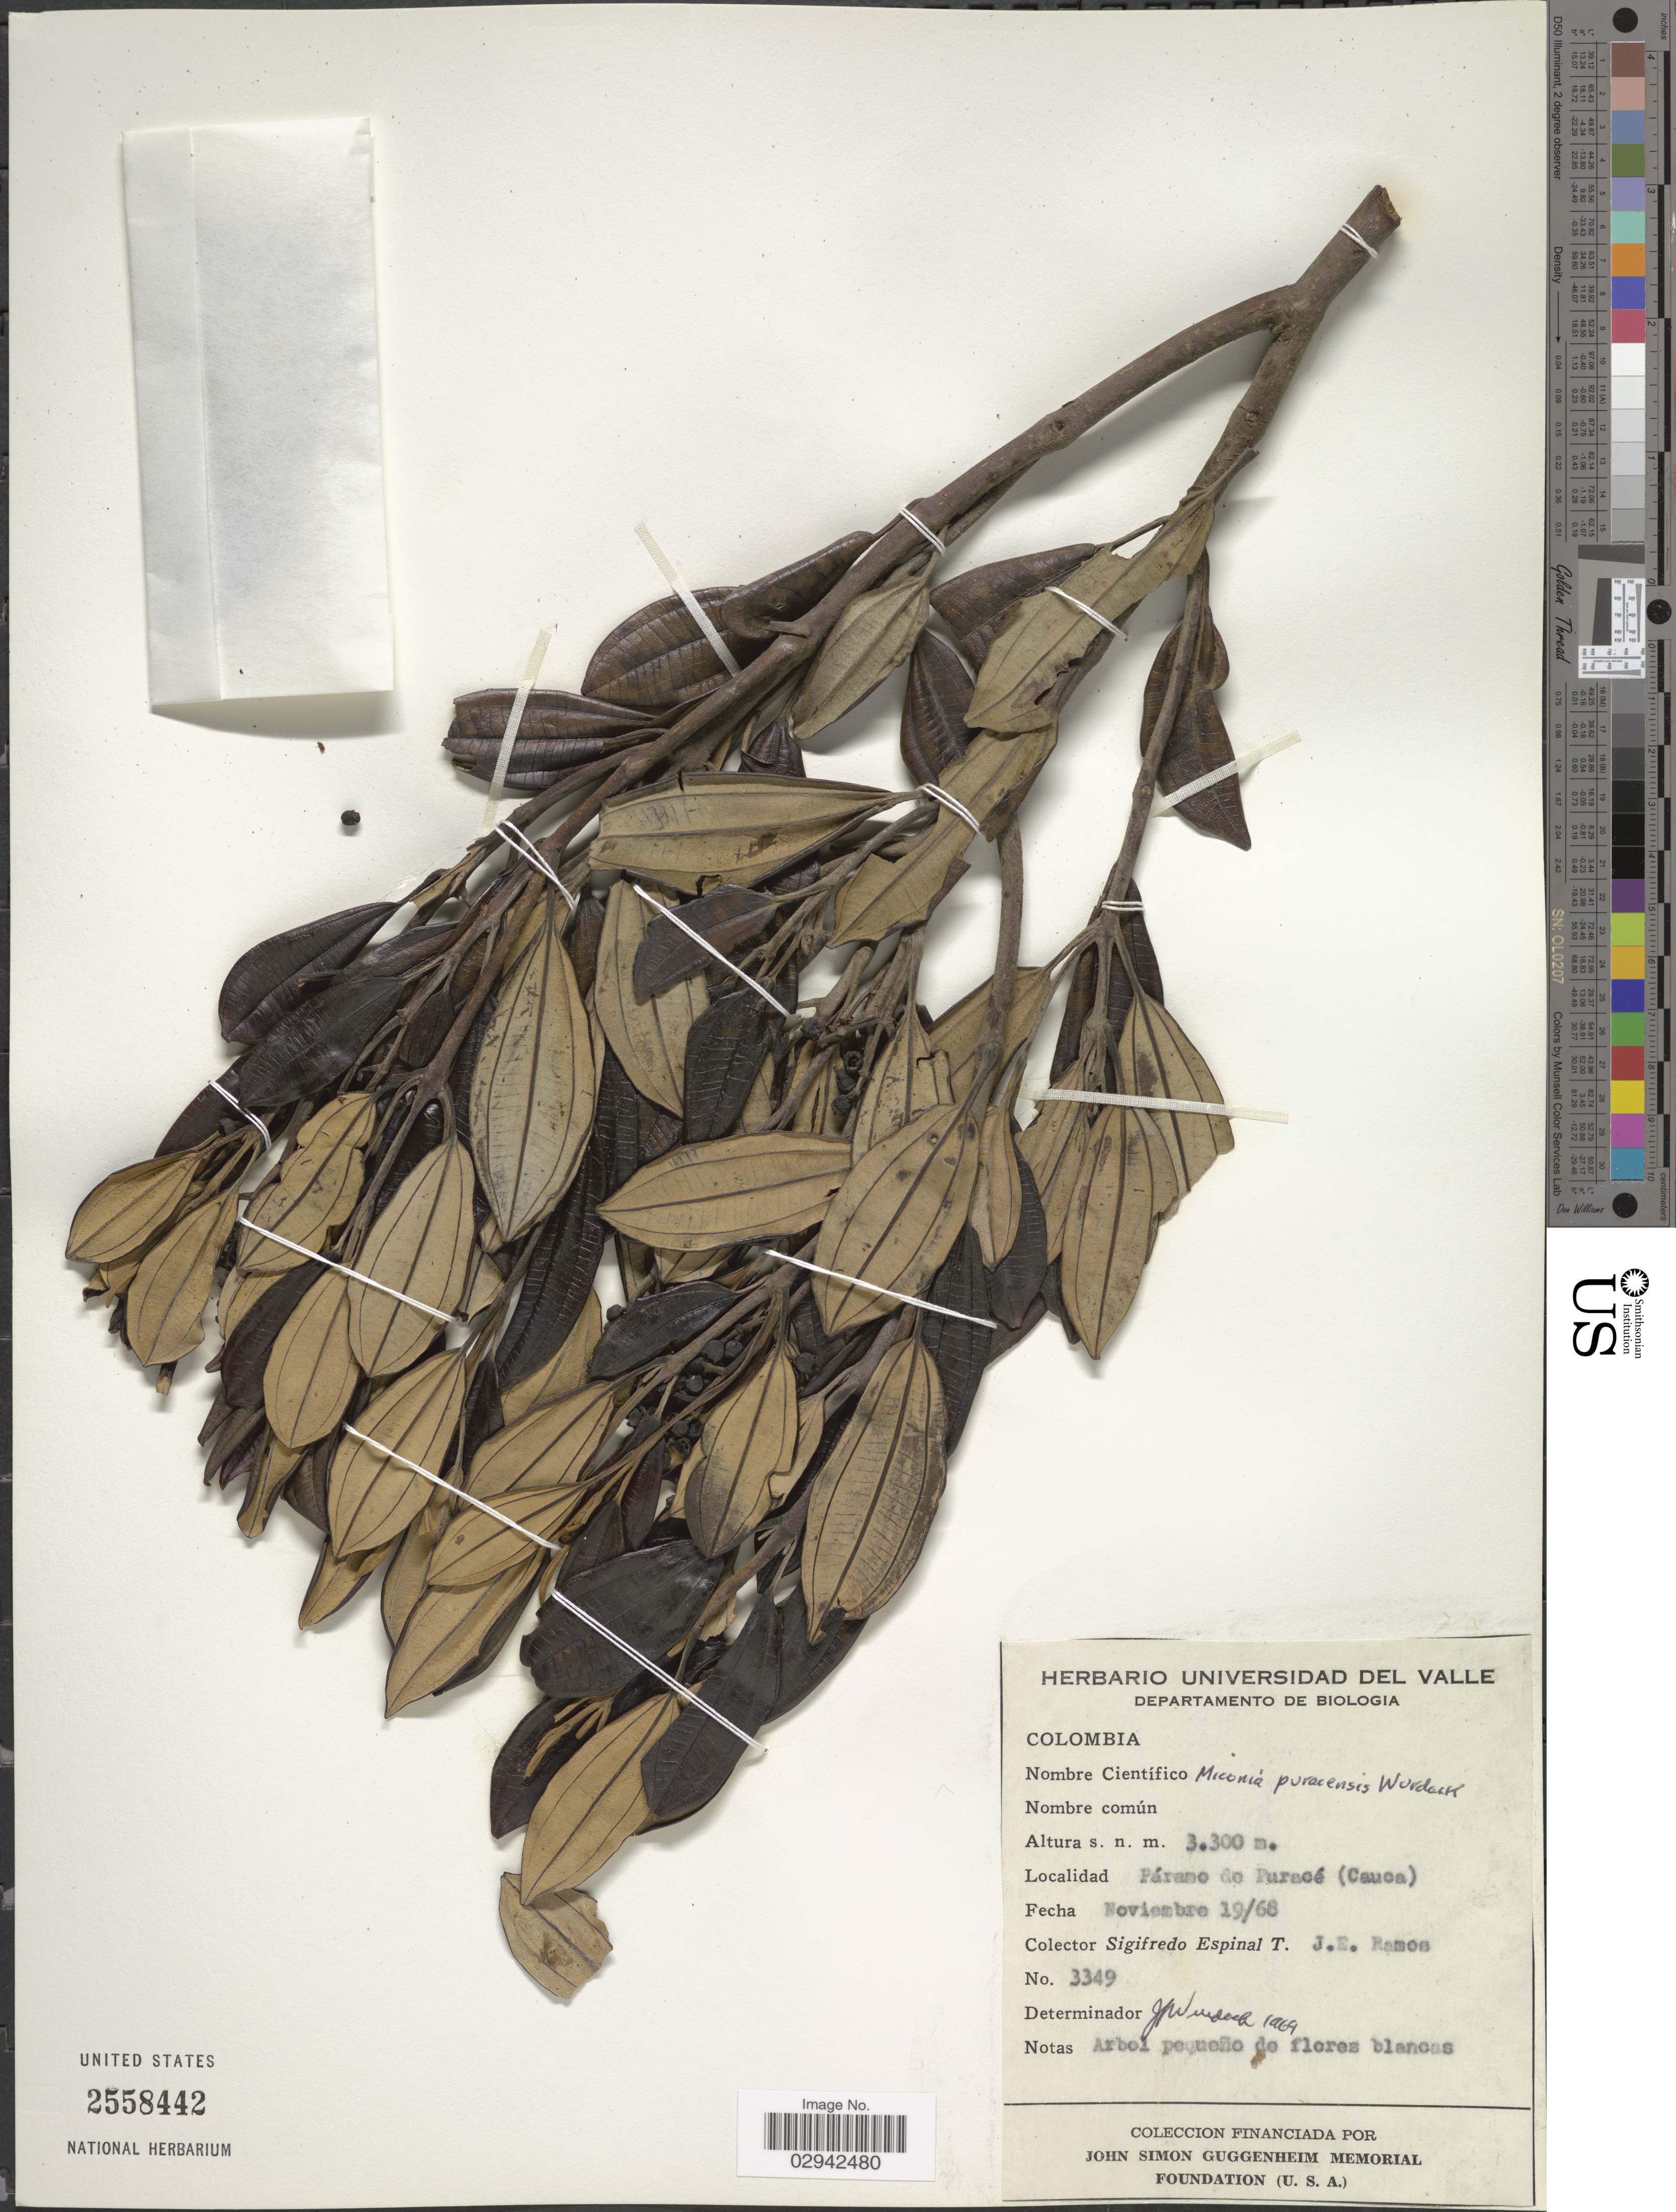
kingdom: Plantae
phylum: Tracheophyta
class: Magnoliopsida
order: Myrtales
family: Melastomataceae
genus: Miconia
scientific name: Miconia puracensis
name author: Wurdack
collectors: S. Espinal & J. E. Ramos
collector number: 3349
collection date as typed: Transcribed d/m/y: 19/11/68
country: Colombia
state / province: Cauca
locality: Páramo de Puracé (Cauca).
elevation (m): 3300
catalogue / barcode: US 2558442